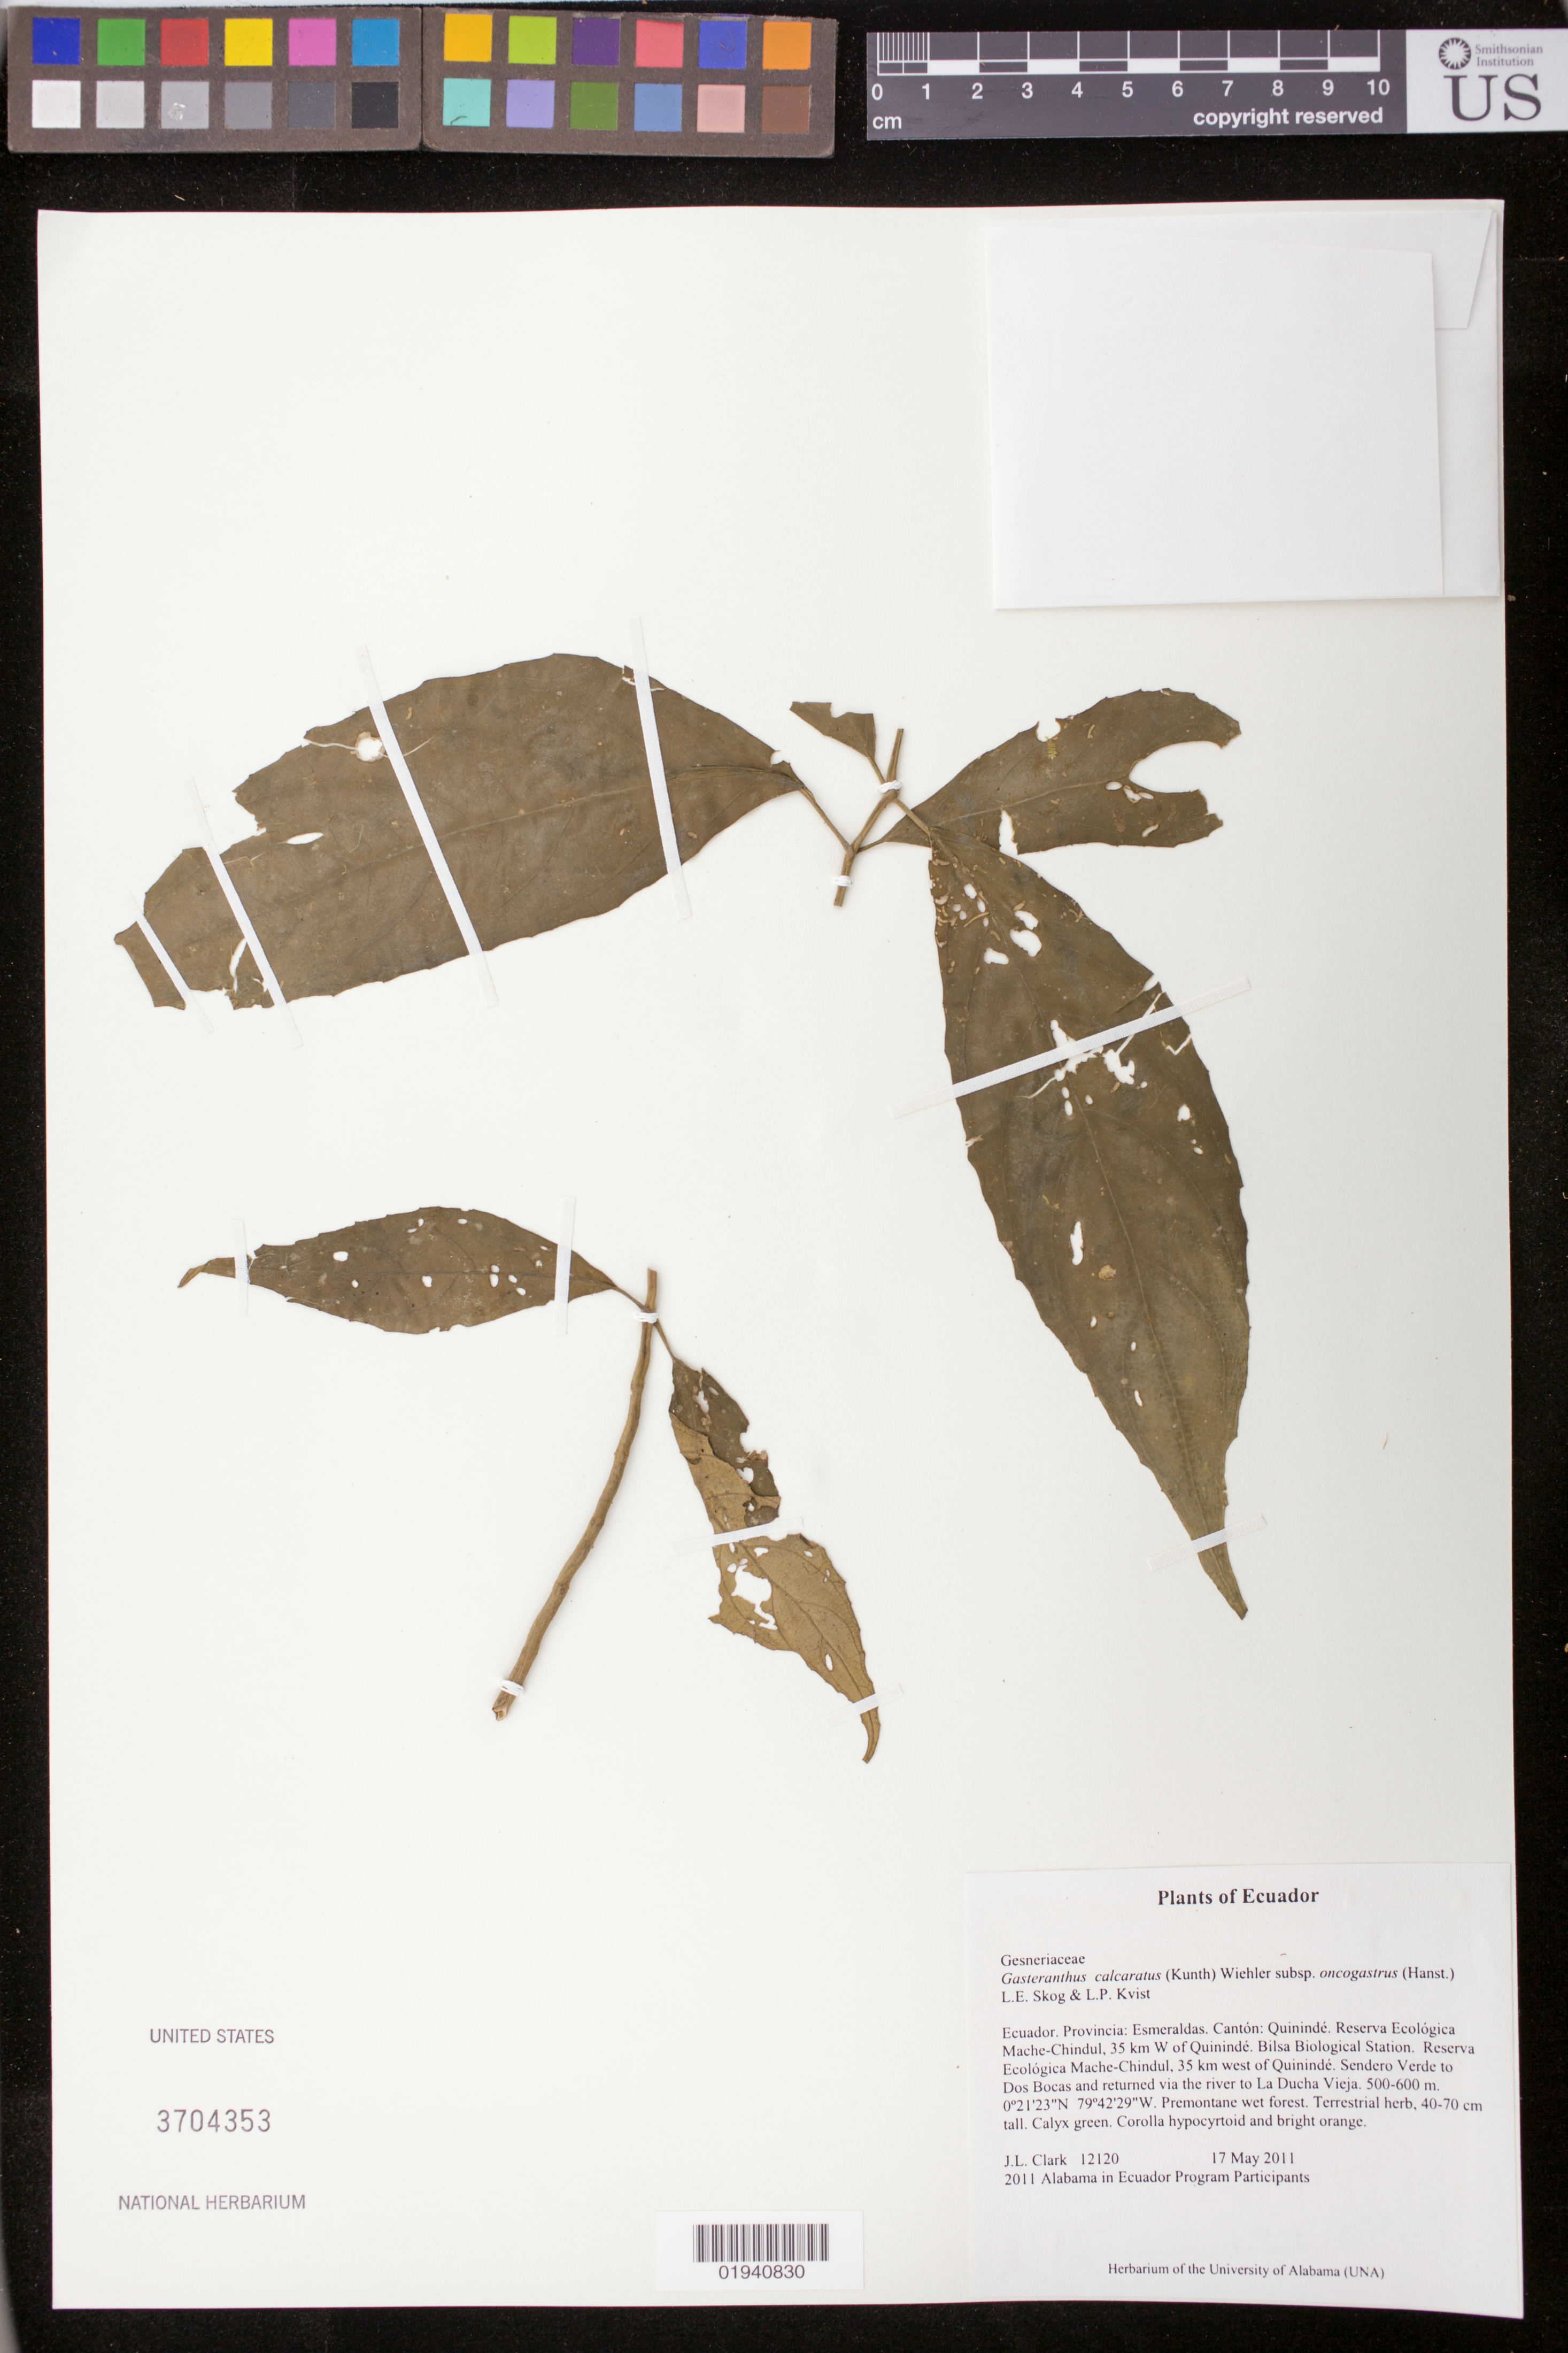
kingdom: Plantae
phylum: Tracheophyta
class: Magnoliopsida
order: Lamiales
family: Gesneriaceae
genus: Gasteranthus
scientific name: Gasteranthus calcaratus subsp. oncogastrus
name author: (Hanst.) L.E. Skog & L.P. Kvist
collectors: J. L. Clark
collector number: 12120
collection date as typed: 17 May 2011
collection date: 2011-05-17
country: Ecuador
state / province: Esmeraldas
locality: Canton: Quininde, Reserva Ecologica Mache-Chindul, 35 km W of Quininde. Bilsa Biological Station. Sendero Verde to Dos Bocas and returned via the river to La Ducha Vieja.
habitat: Premontane wet forest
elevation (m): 500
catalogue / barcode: US 3704353